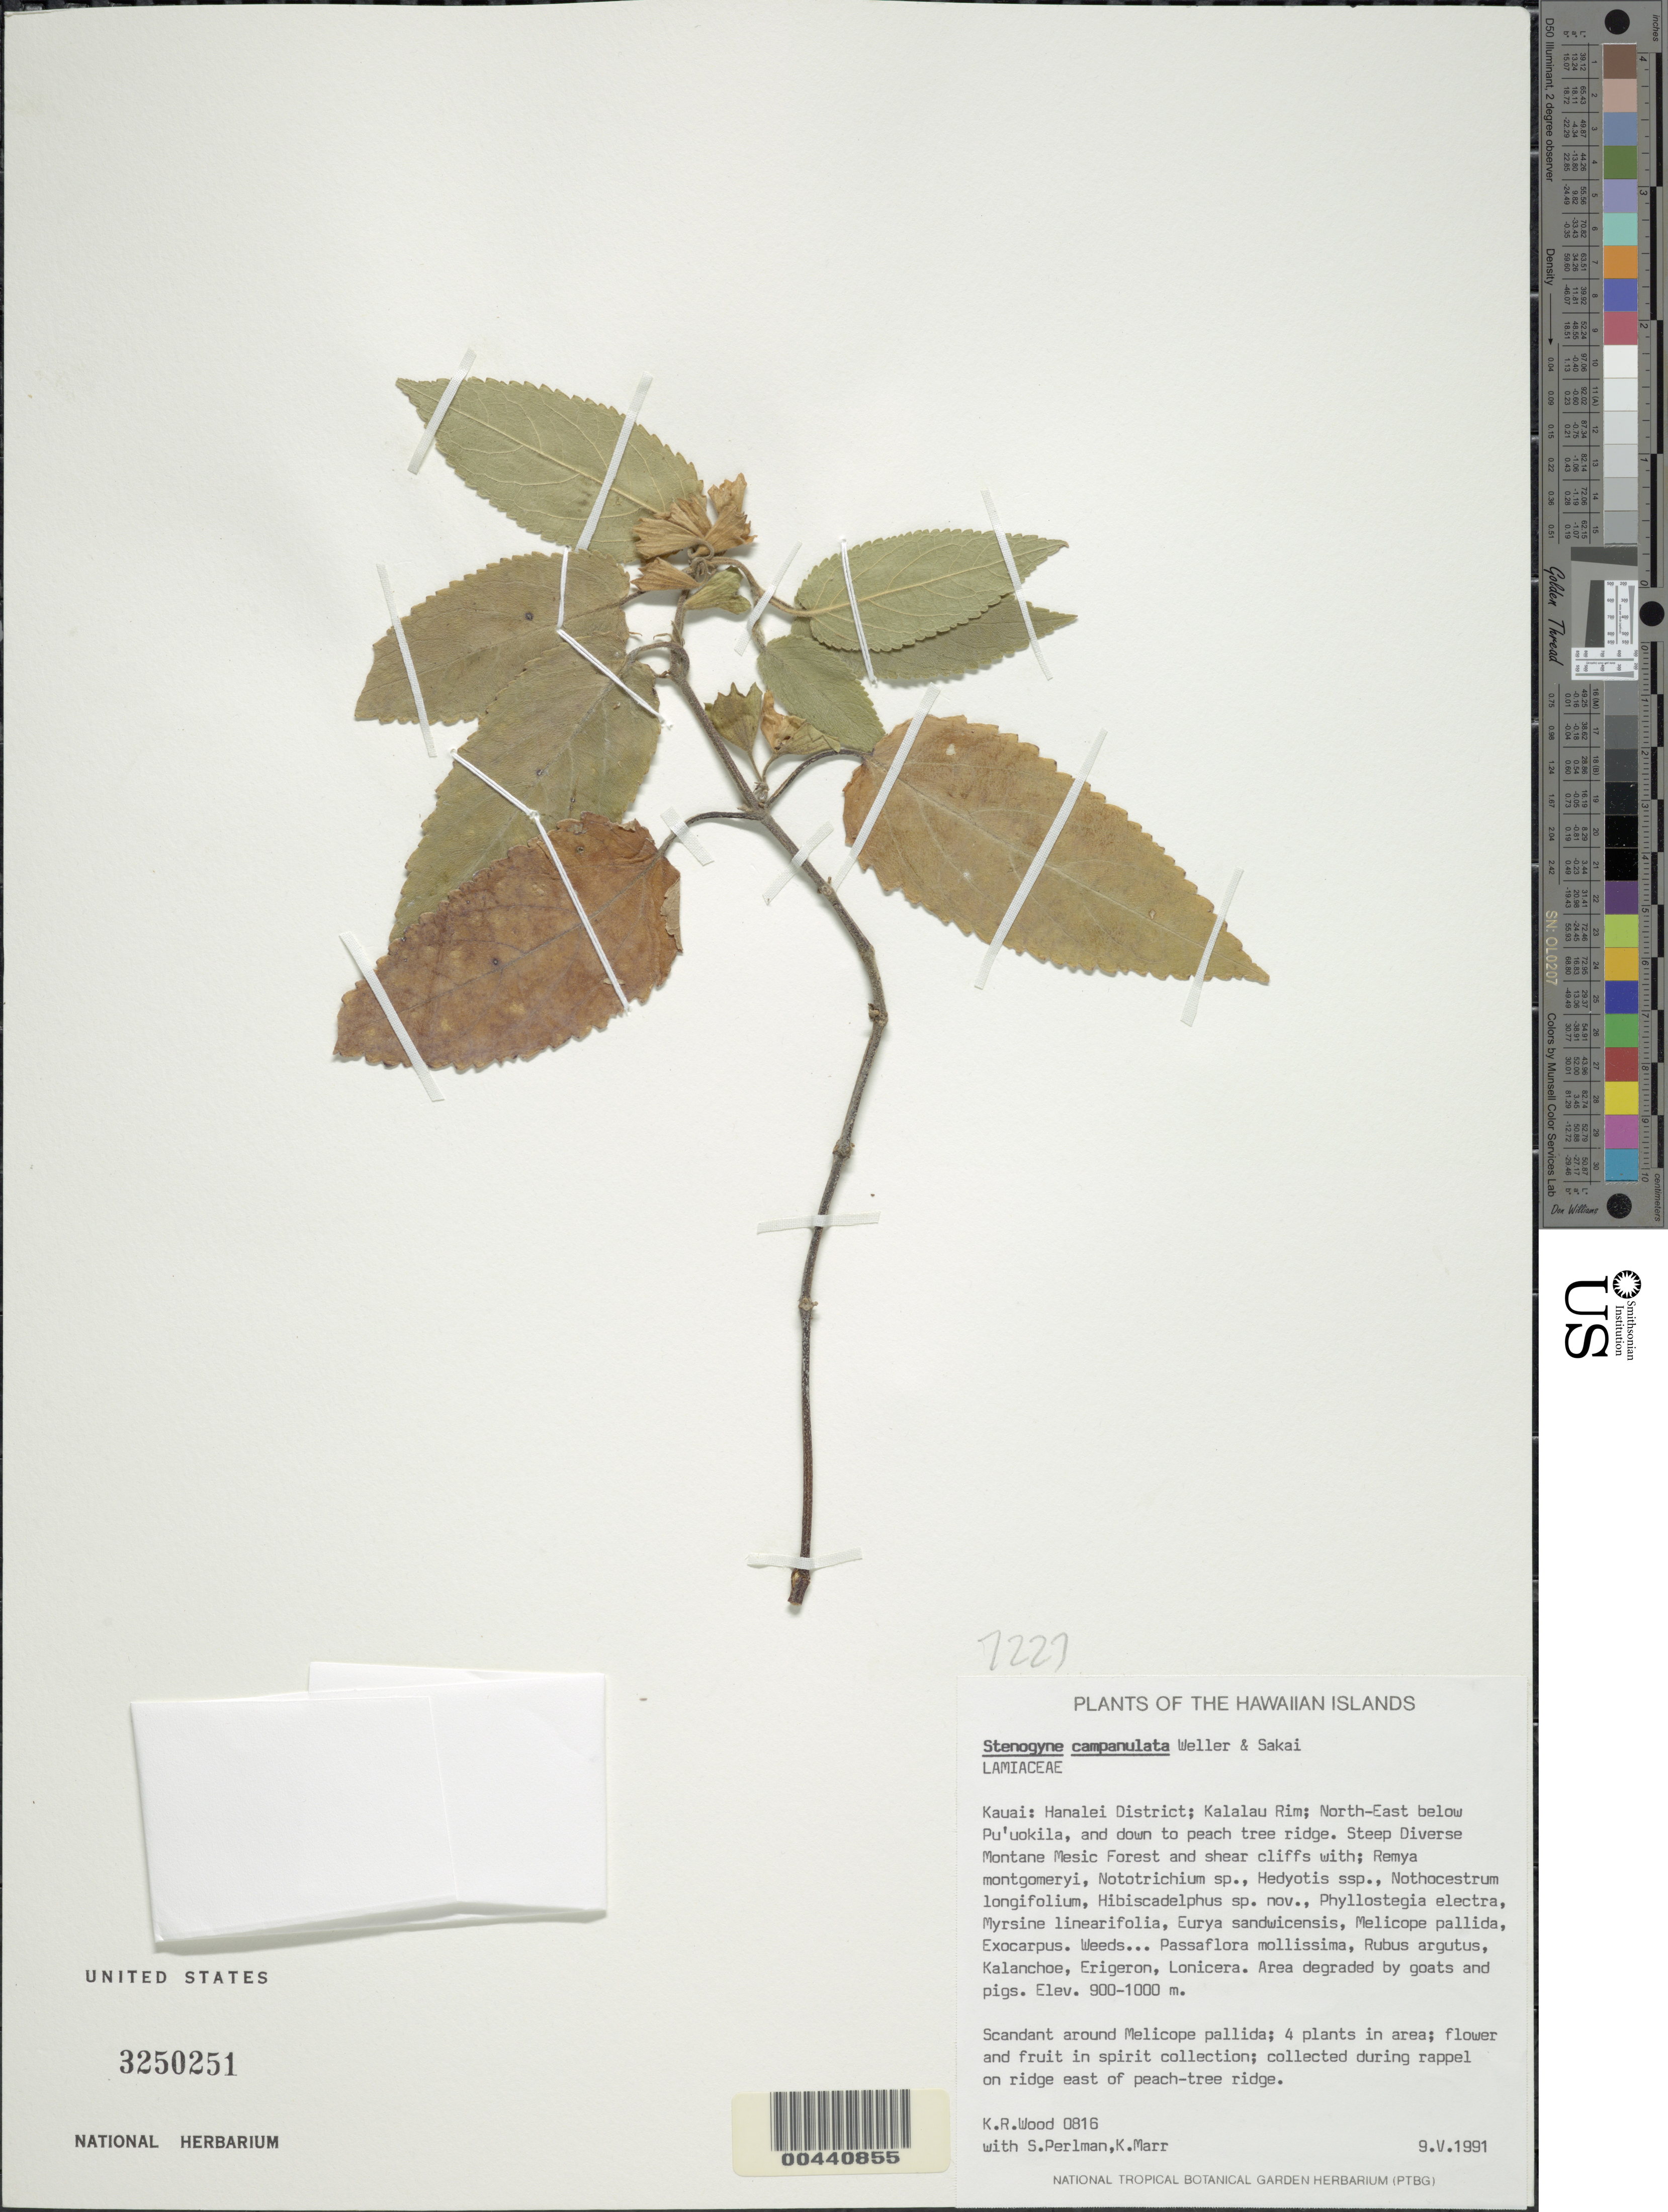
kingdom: Plantae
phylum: Tracheophyta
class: Magnoliopsida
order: Lamiales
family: Lamiaceae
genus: Stenogyne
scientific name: Stenogyne campanulata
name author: Weller & A.K. Sakai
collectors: K. R. Wood, S. P. Perlman & K. Marr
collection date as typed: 9 May 1991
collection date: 1991-05-09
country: United States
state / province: Hawaii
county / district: Kauai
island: Kaua'i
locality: Hanalei District; Kalalau Rim; NE below Pu'uokila and down to Peach Tree Ridge, collected on ridge E of Peach Tree Ridge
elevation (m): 900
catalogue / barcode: US 3250251